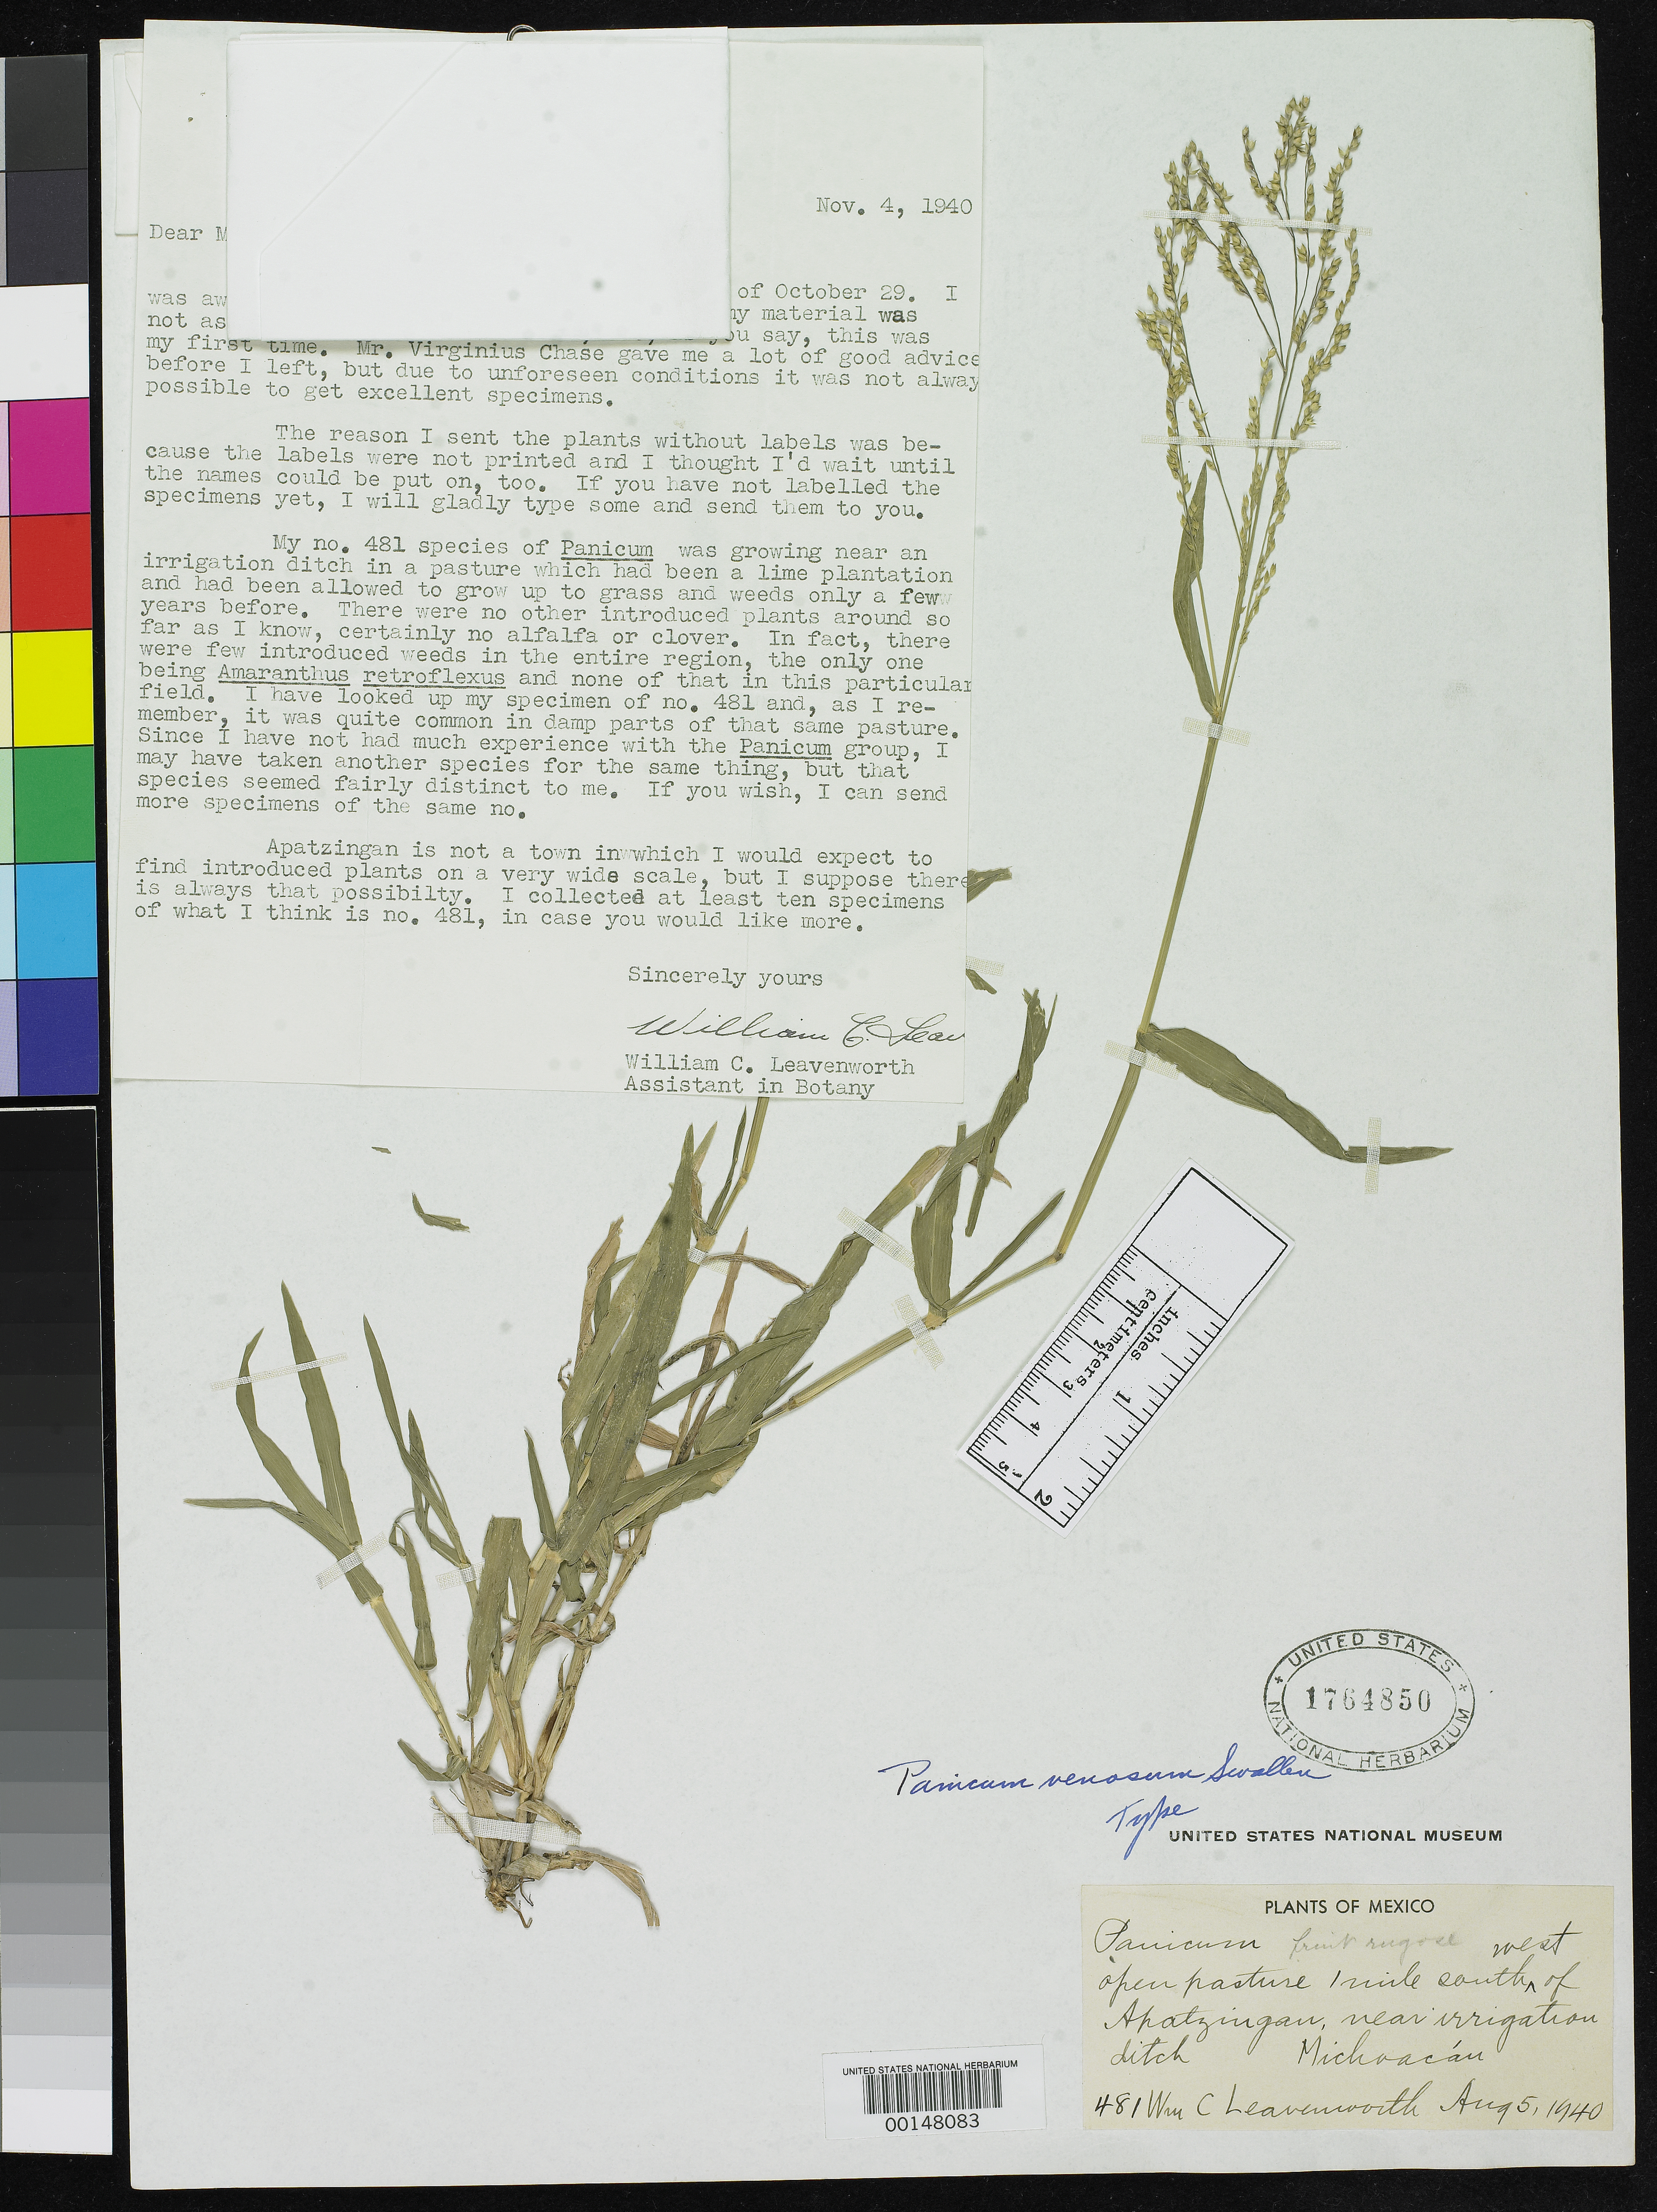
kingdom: Plantae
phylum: Tracheophyta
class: Liliopsida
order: Poales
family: Poaceae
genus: Panicum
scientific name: Panicum venosum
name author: Swallen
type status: Holotype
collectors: W. Leavenworth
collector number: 481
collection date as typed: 05 Aug 1940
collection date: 1940-08-05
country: Mexico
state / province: Michoacán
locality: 1 mi SW of Apatzingan.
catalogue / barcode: US 1764850